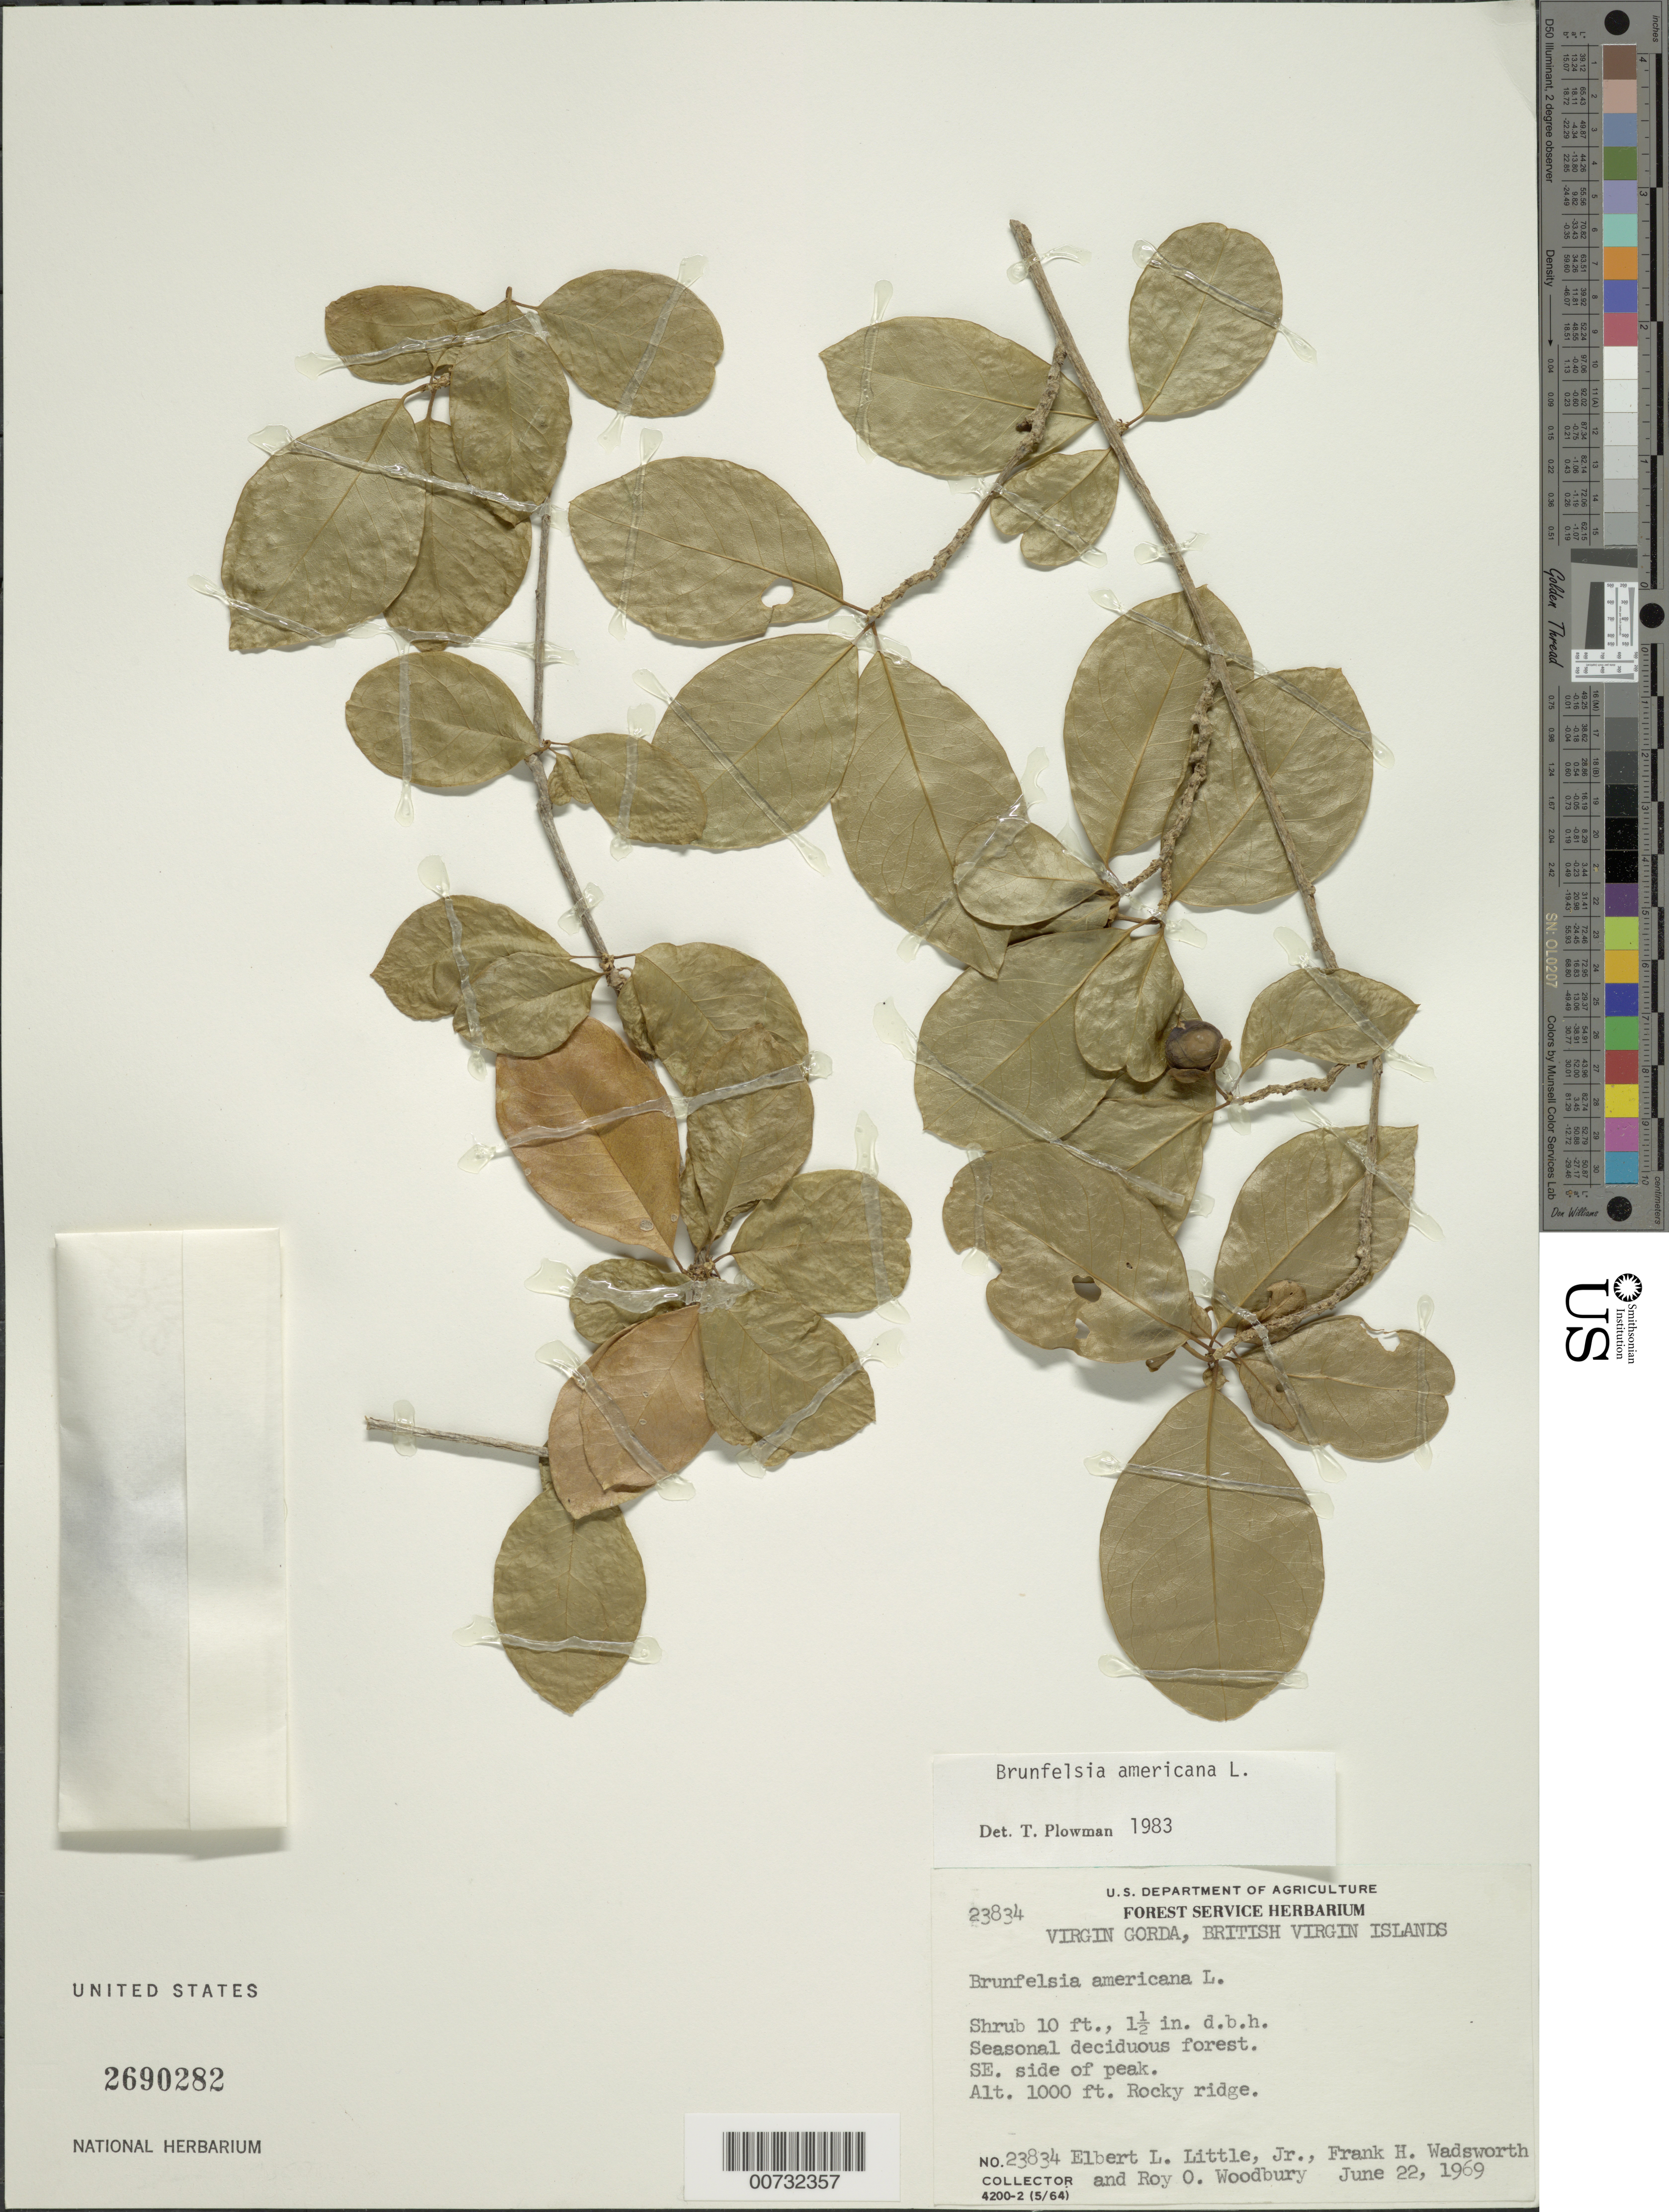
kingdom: Plantae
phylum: Tracheophyta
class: Magnoliopsida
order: Solanales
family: Solanaceae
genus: Brunfelsia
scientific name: Brunfelsia americana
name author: L.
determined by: Plowman, Timothy C.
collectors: E. L. Little, F. Wadsworth & R. O. Woodbury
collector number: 23834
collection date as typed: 22 Jun 1969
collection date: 1969-06-22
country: British Virgin Islands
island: Virgin Gorda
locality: Virgin Gorda, SE side of Peak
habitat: Seasonal deciduous forest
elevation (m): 305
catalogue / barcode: US 2690282